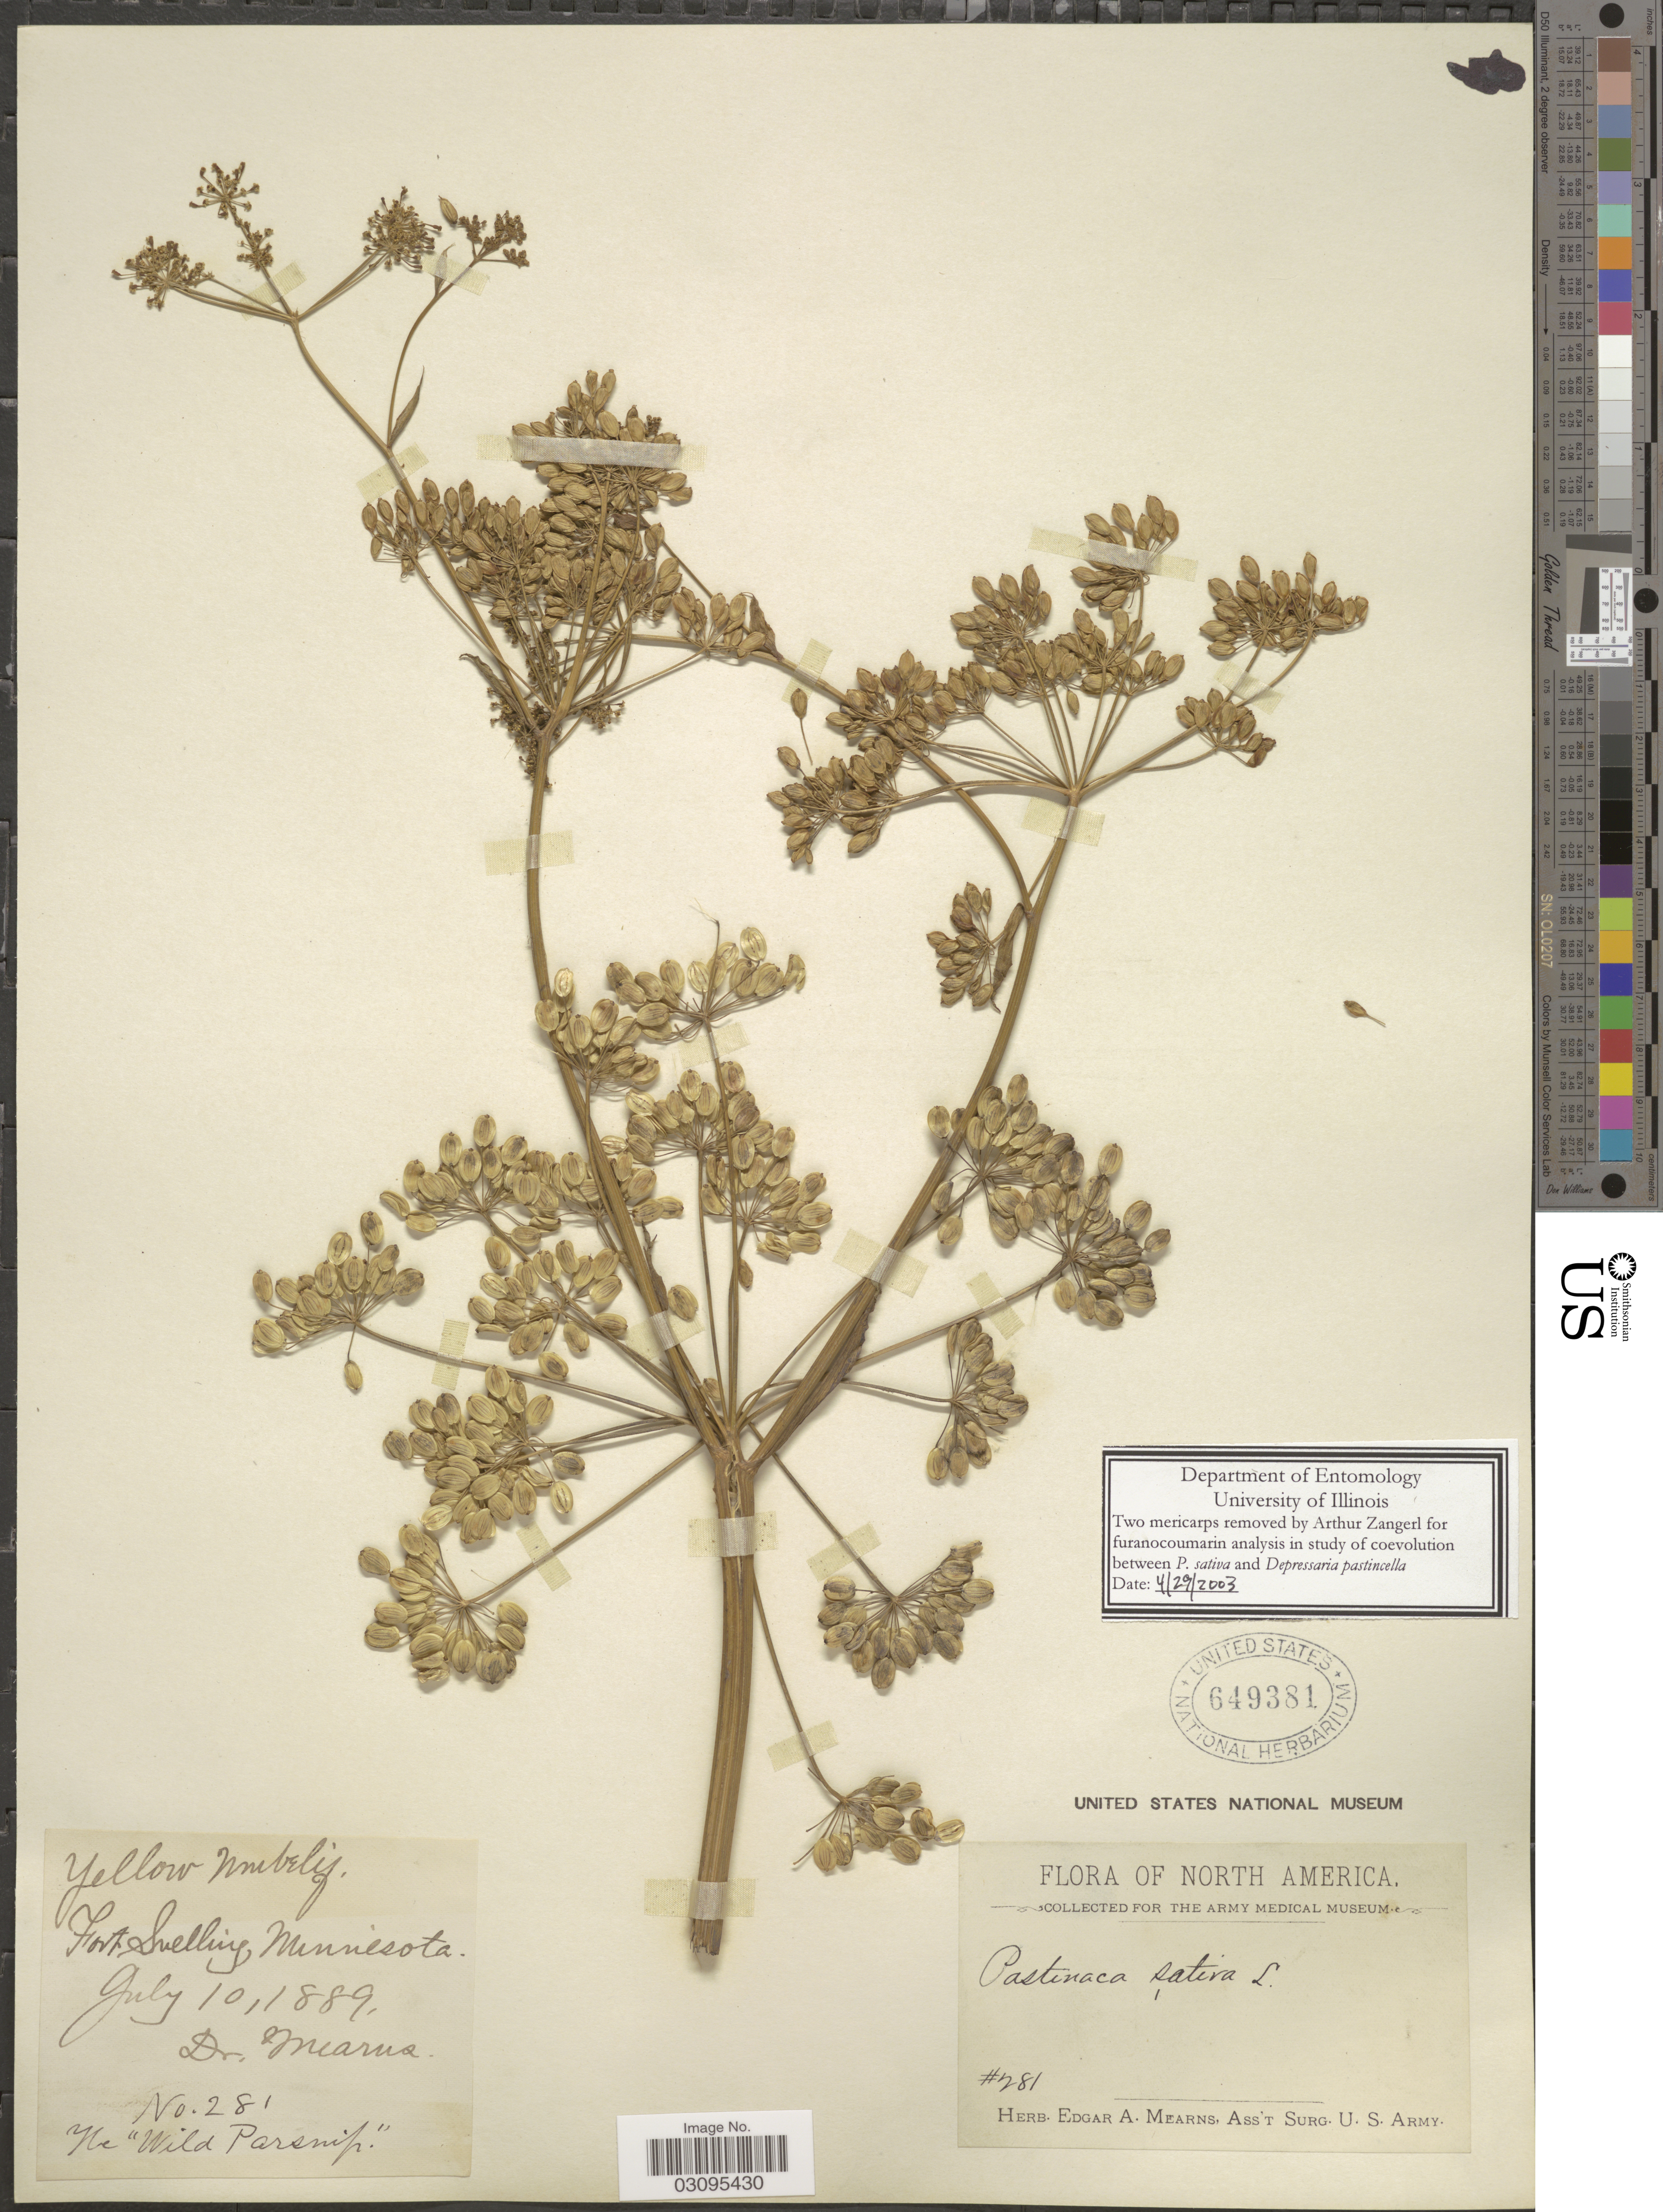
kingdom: Plantae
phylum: Tracheophyta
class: Magnoliopsida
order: Apiales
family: Apiaceae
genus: Pastinaca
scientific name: Pastinaca sativa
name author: L.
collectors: E. A. Mearns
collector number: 281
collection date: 1889-07-10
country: United States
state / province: Minnesota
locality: Fort Snelling, Minnesota.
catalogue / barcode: US 649381